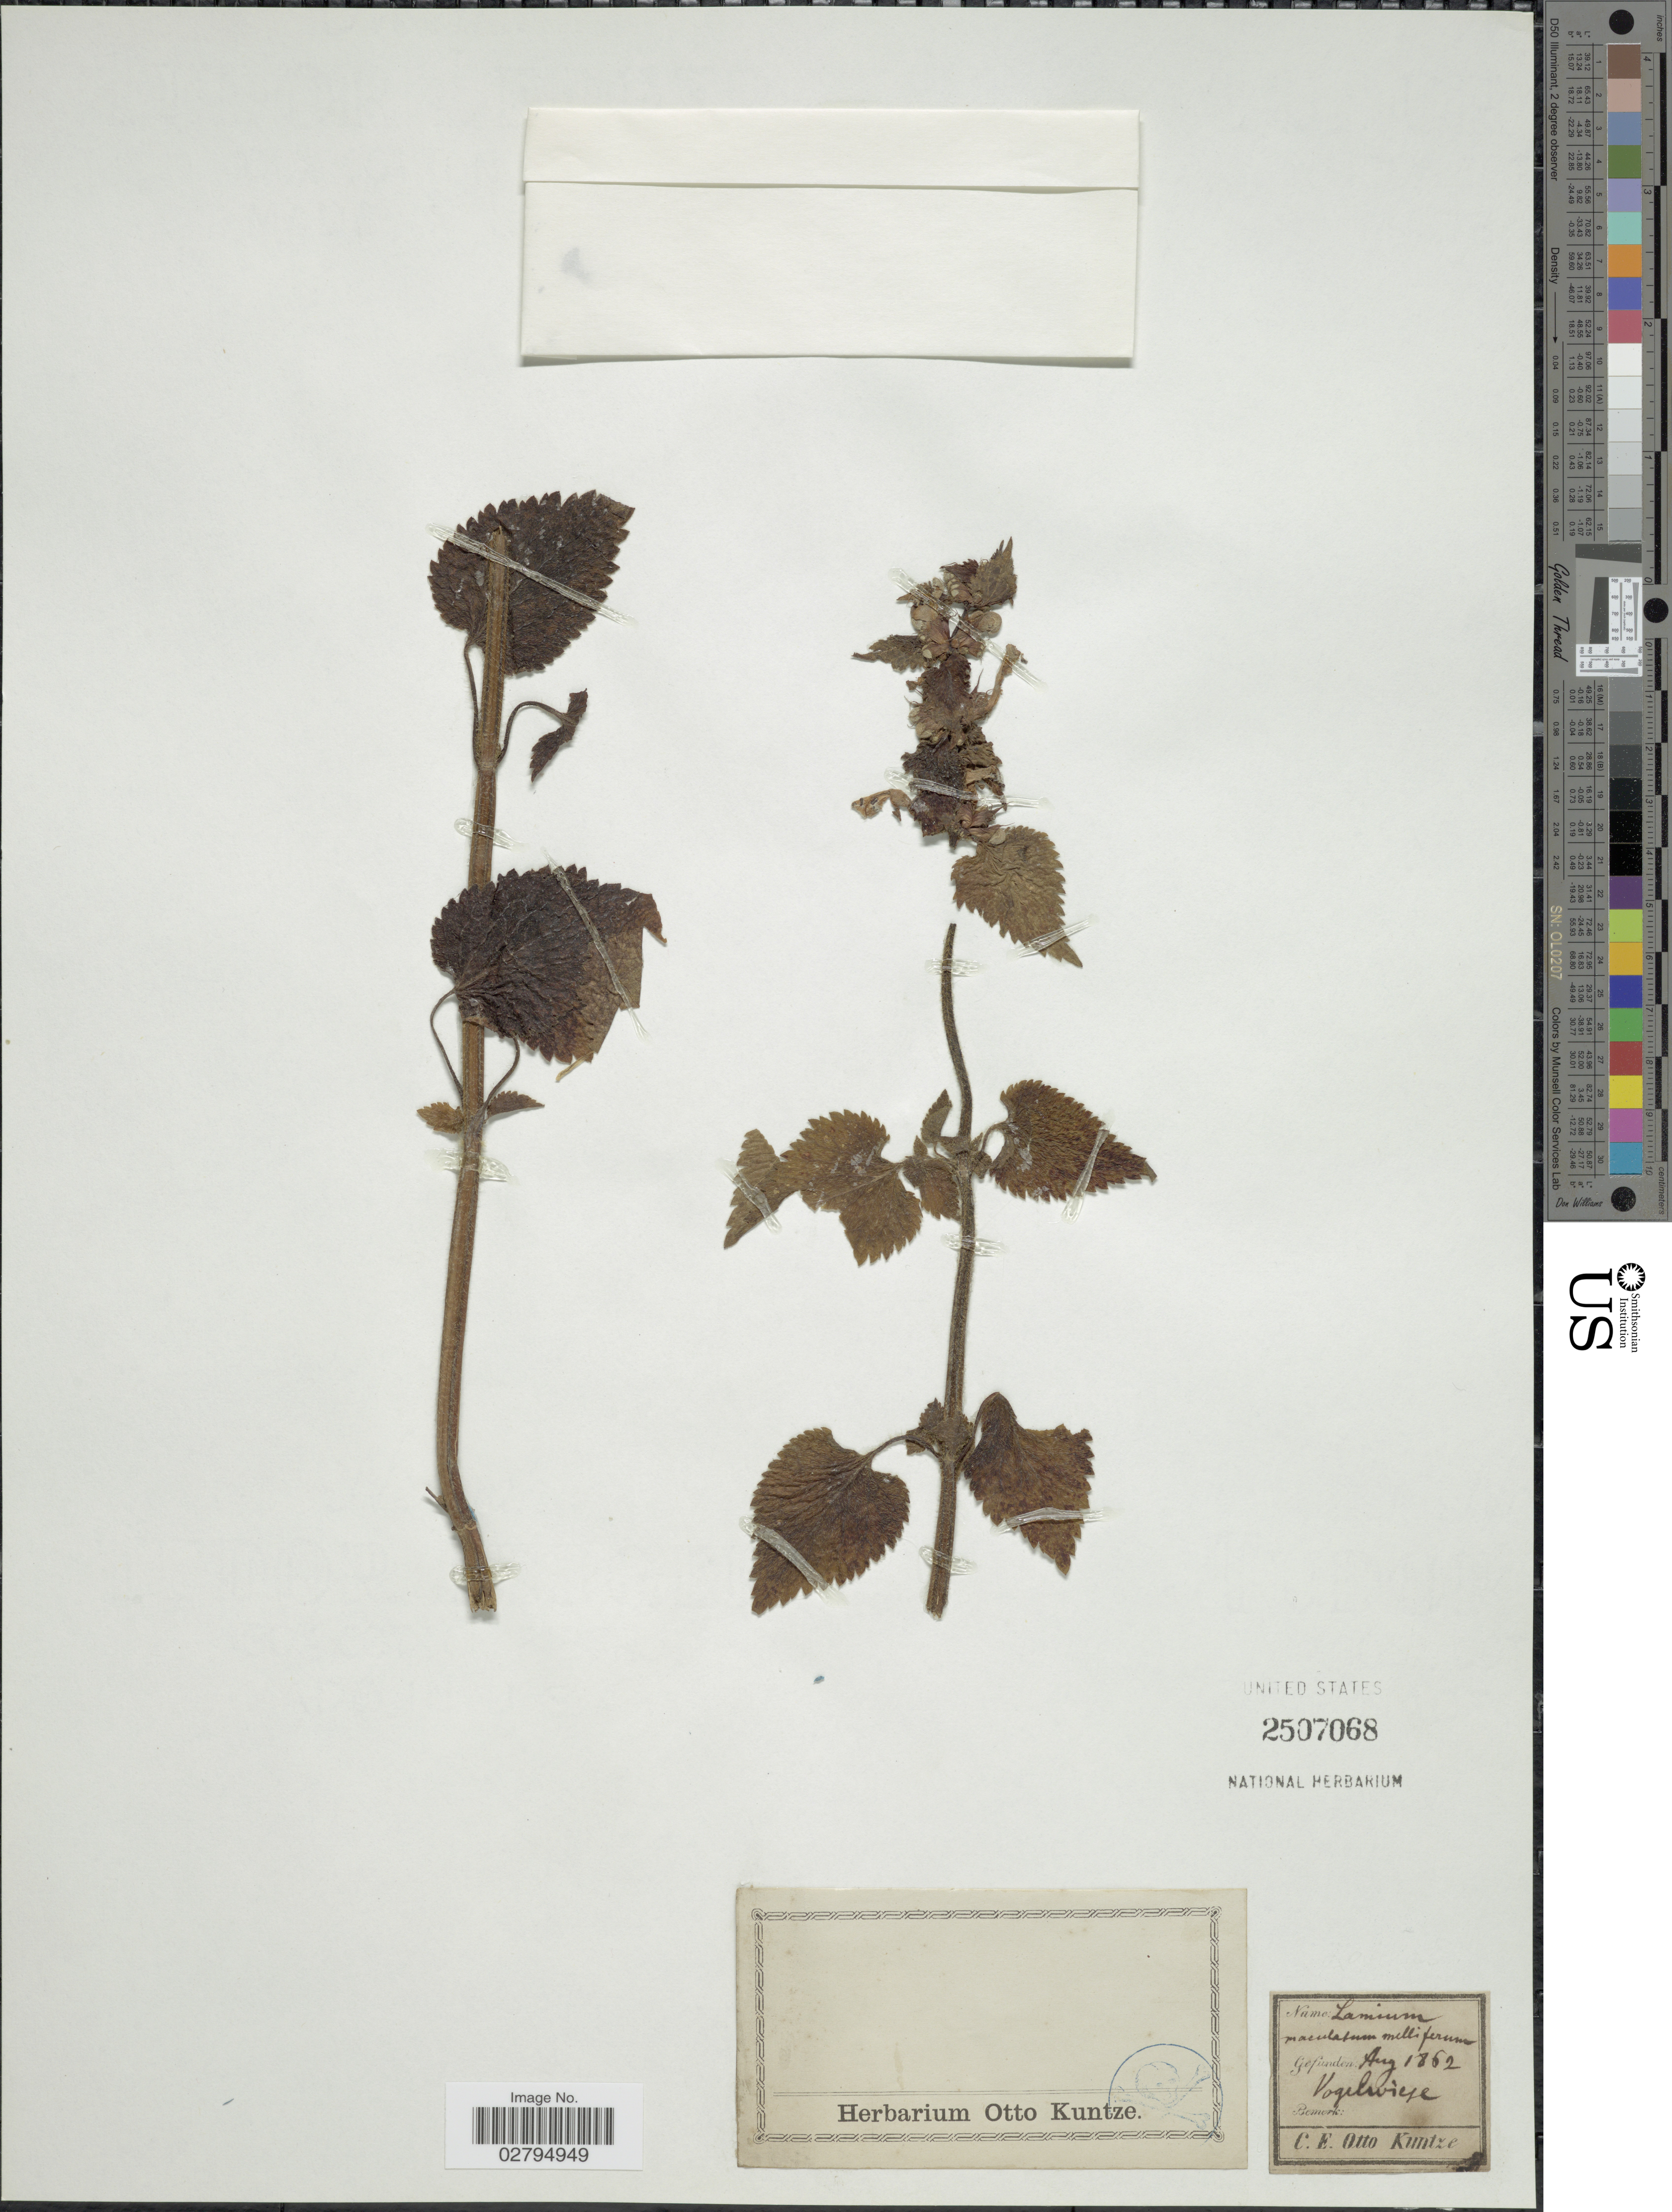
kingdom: Plantae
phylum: Tracheophyta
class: Magnoliopsida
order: Lamiales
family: Lamiaceae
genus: Lamium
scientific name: Lamium maculatum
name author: (L.) L.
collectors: C.E.O. Kuntze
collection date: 1862-08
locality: Vogelwiese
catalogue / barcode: US 2507068